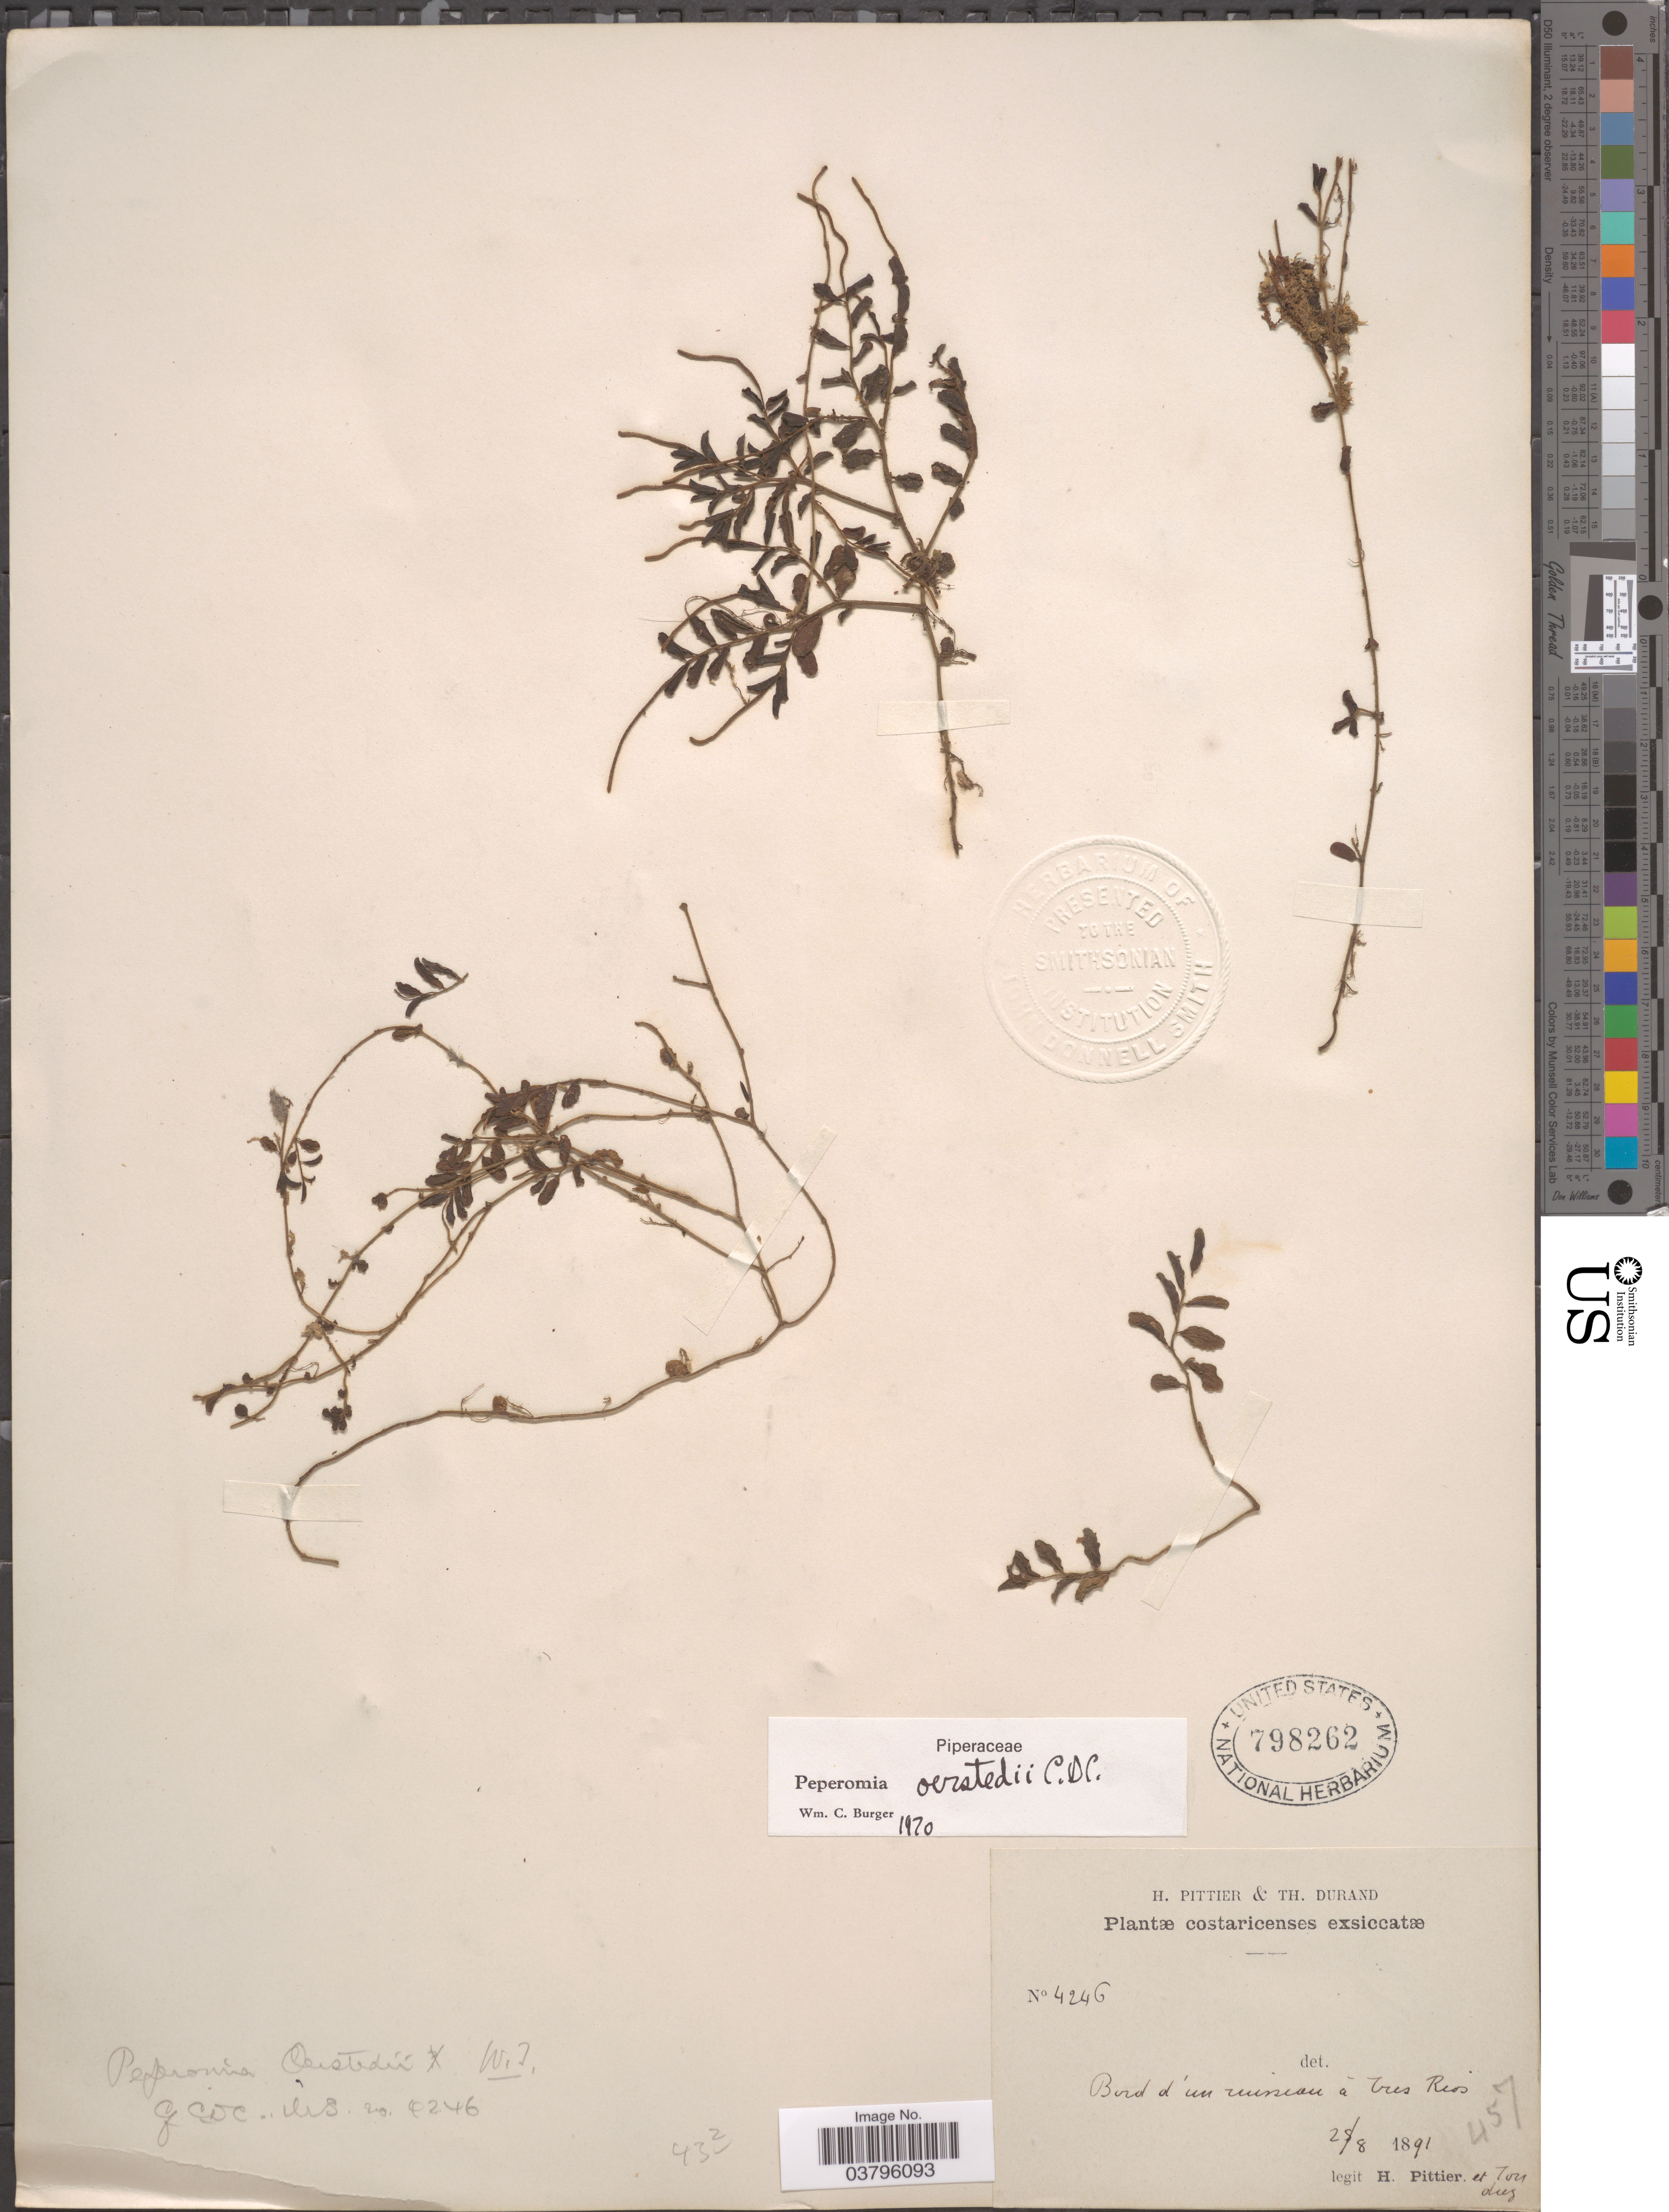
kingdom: Plantae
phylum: Tracheophyta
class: Magnoliopsida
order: Piperales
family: Piperaceae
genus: Peperomia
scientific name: Peperomia oerstedii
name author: C. DC.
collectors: H. F. Pittier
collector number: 4246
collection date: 1891-08-25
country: Costa Rica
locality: Bord d'un ruisseau à Tres Rios.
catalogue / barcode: US 798262